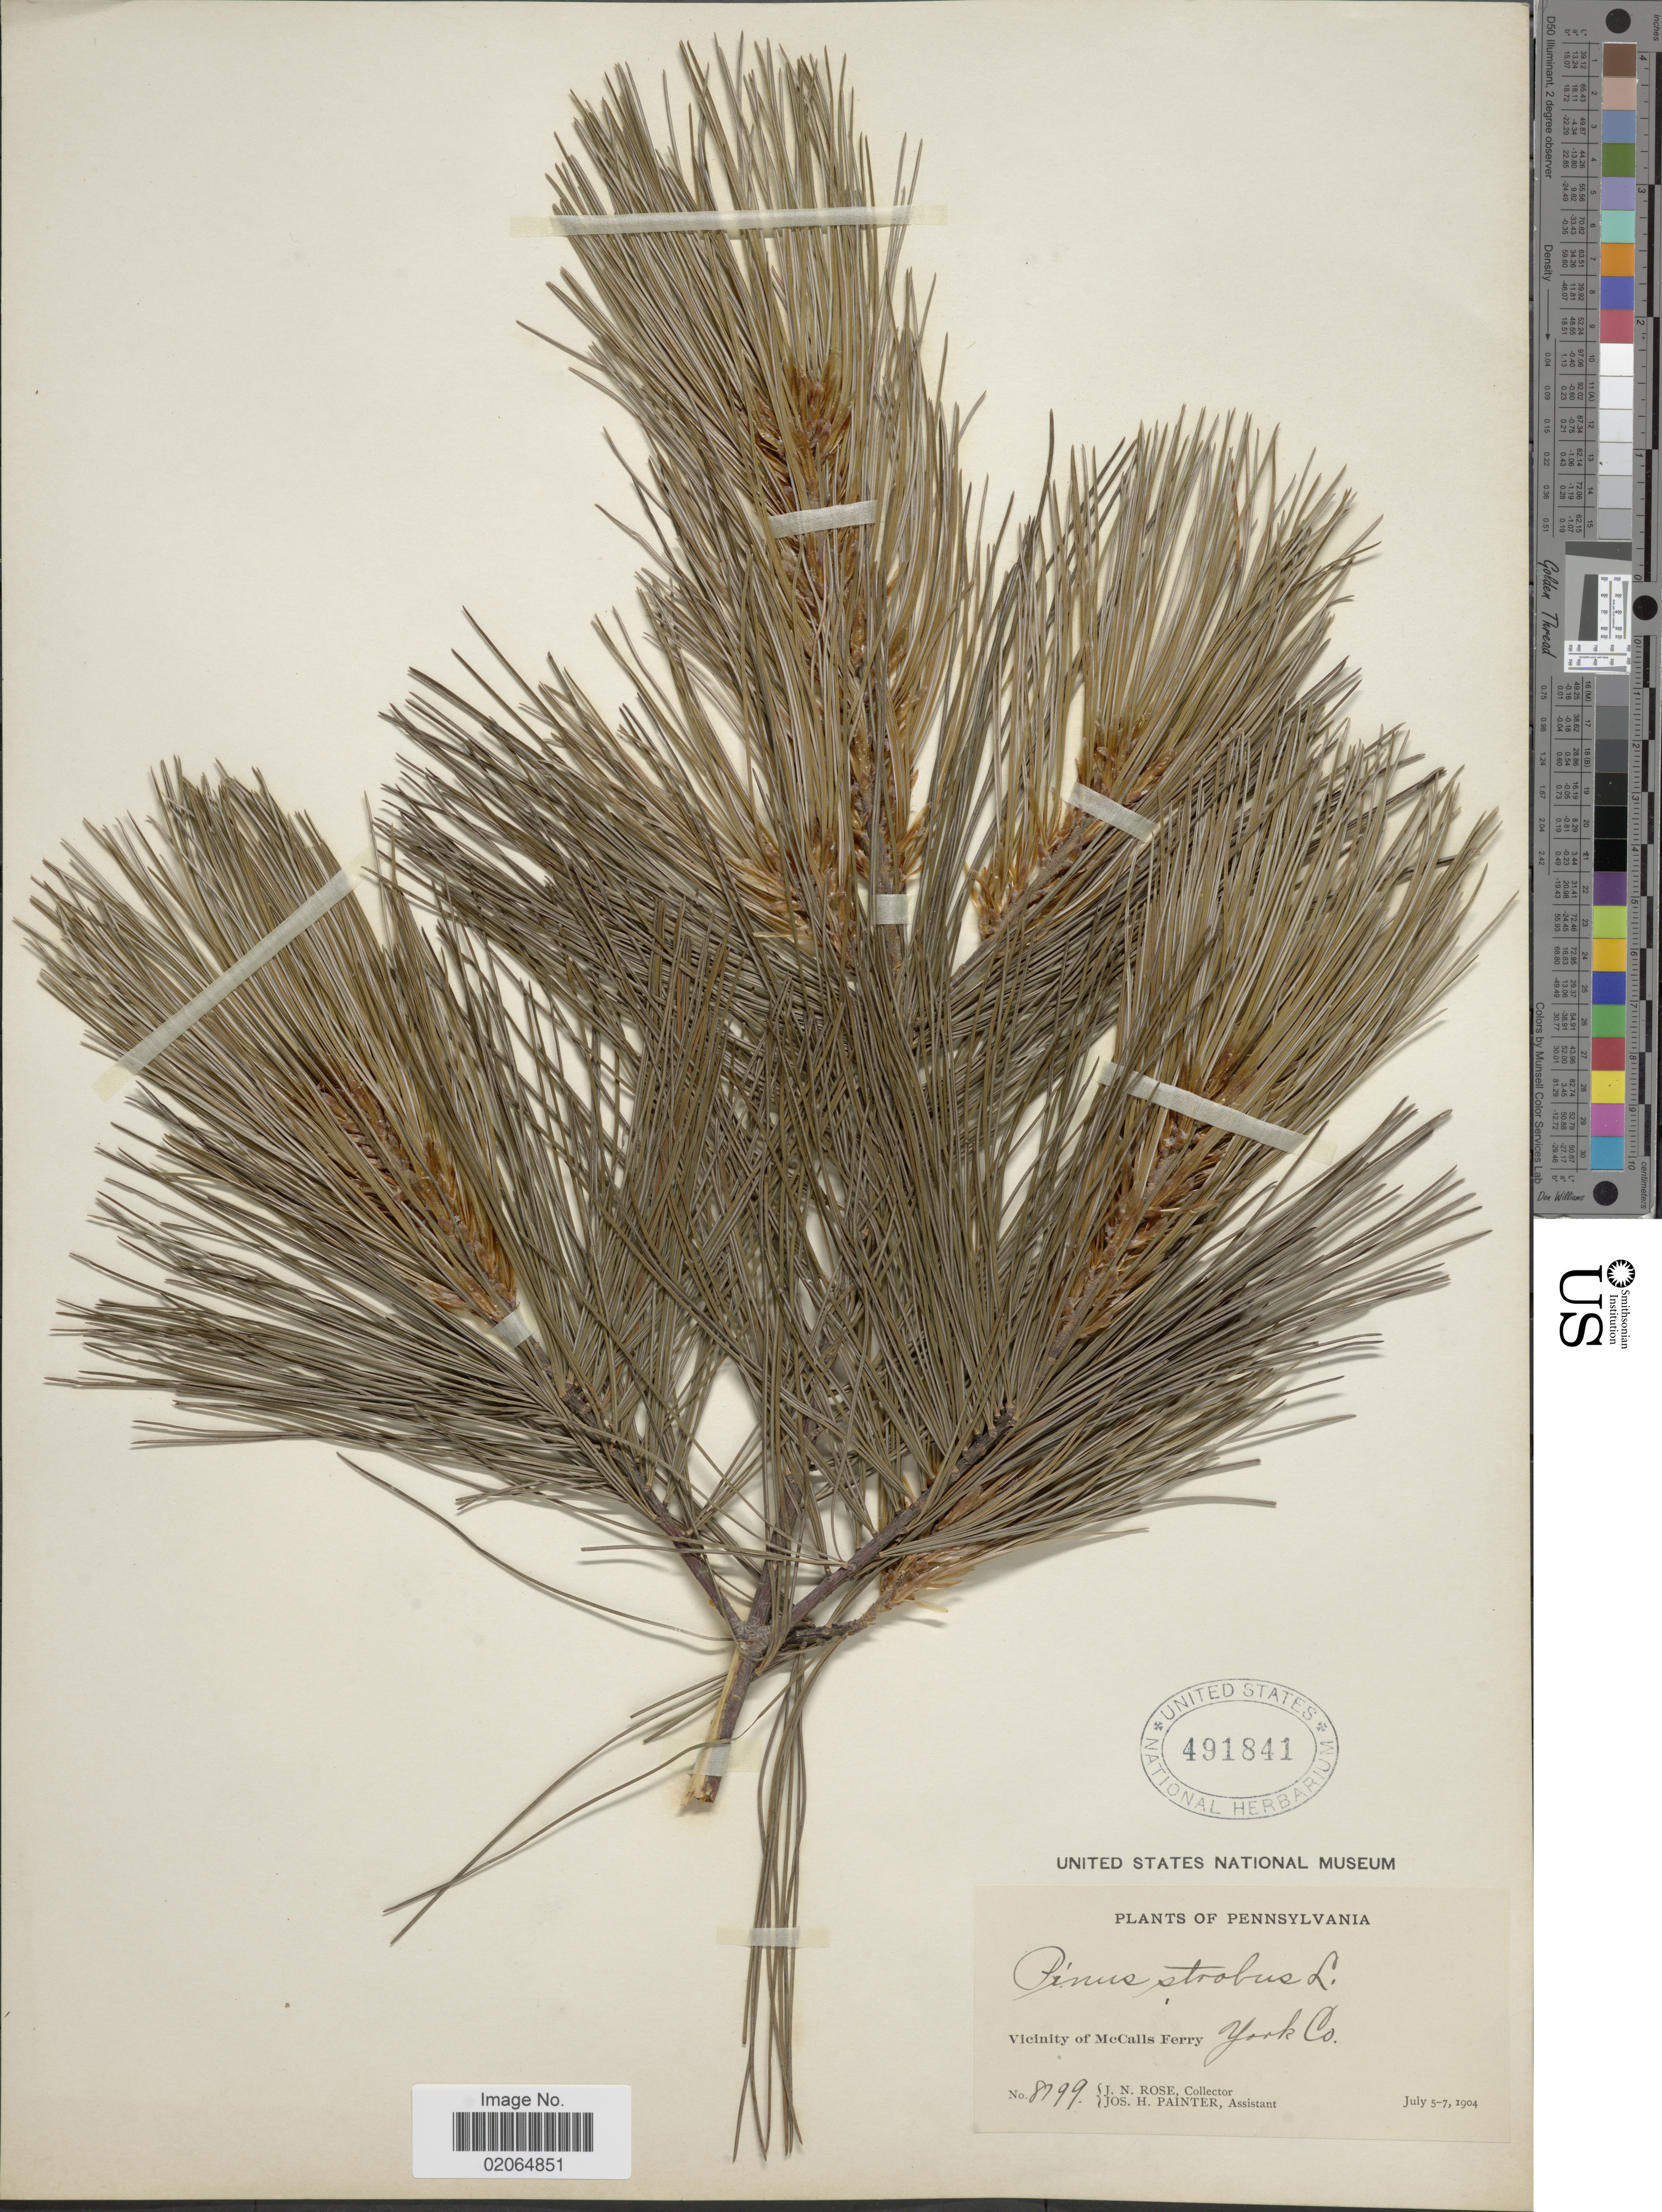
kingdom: Plantae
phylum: Tracheophyta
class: Pinopsida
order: Pinales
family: Pinaceae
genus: Pinus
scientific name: Pinus strobus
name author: L.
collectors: J. N. Rose & J. H. Painter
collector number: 8199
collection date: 1904-07-05/1904-07-07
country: United States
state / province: Pennsylvania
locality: Vicinity of McCalls Ferry, York Co.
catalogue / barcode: US 491841